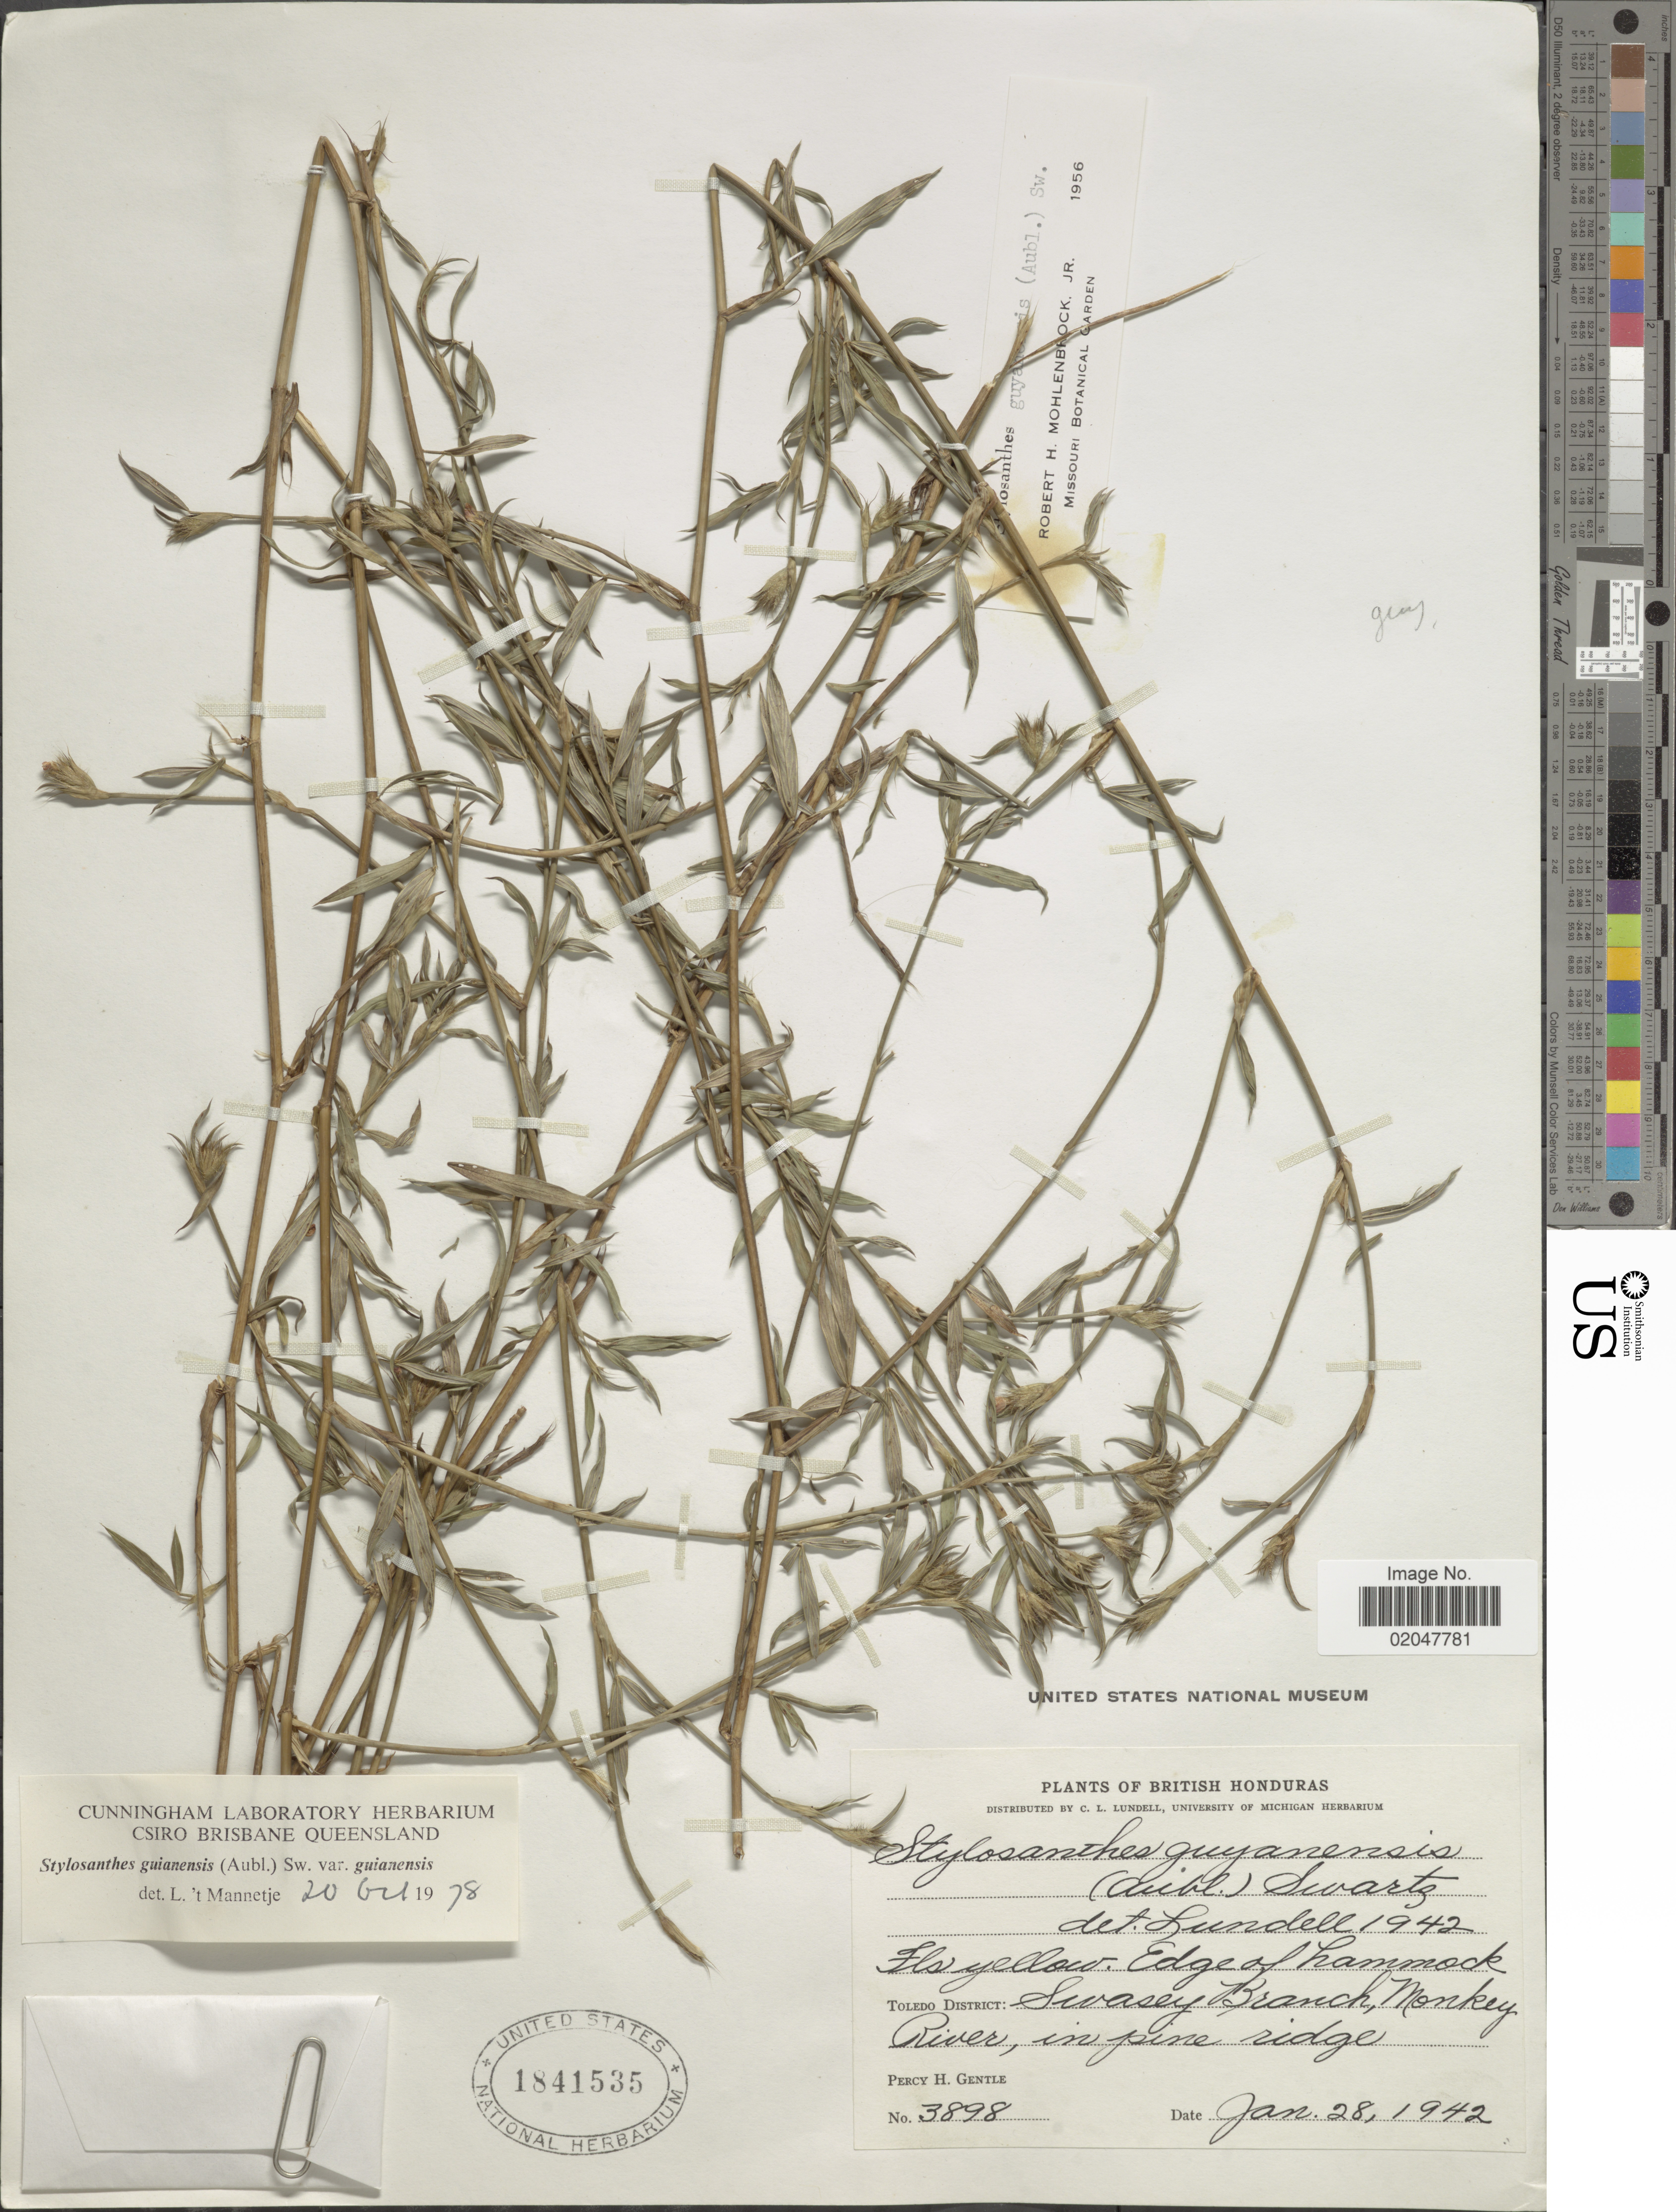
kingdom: Plantae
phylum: Tracheophyta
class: Magnoliopsida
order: Fabales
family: Fabaceae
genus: Stylosanthes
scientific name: Stylosanthes guianensis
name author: (Aubl.) Sw.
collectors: P. H. Gentle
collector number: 3898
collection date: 1942-01-28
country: Belize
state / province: Toledo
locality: Toledo District: Sivasey Branch, Monkey River, in pine ridge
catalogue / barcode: US 1841535